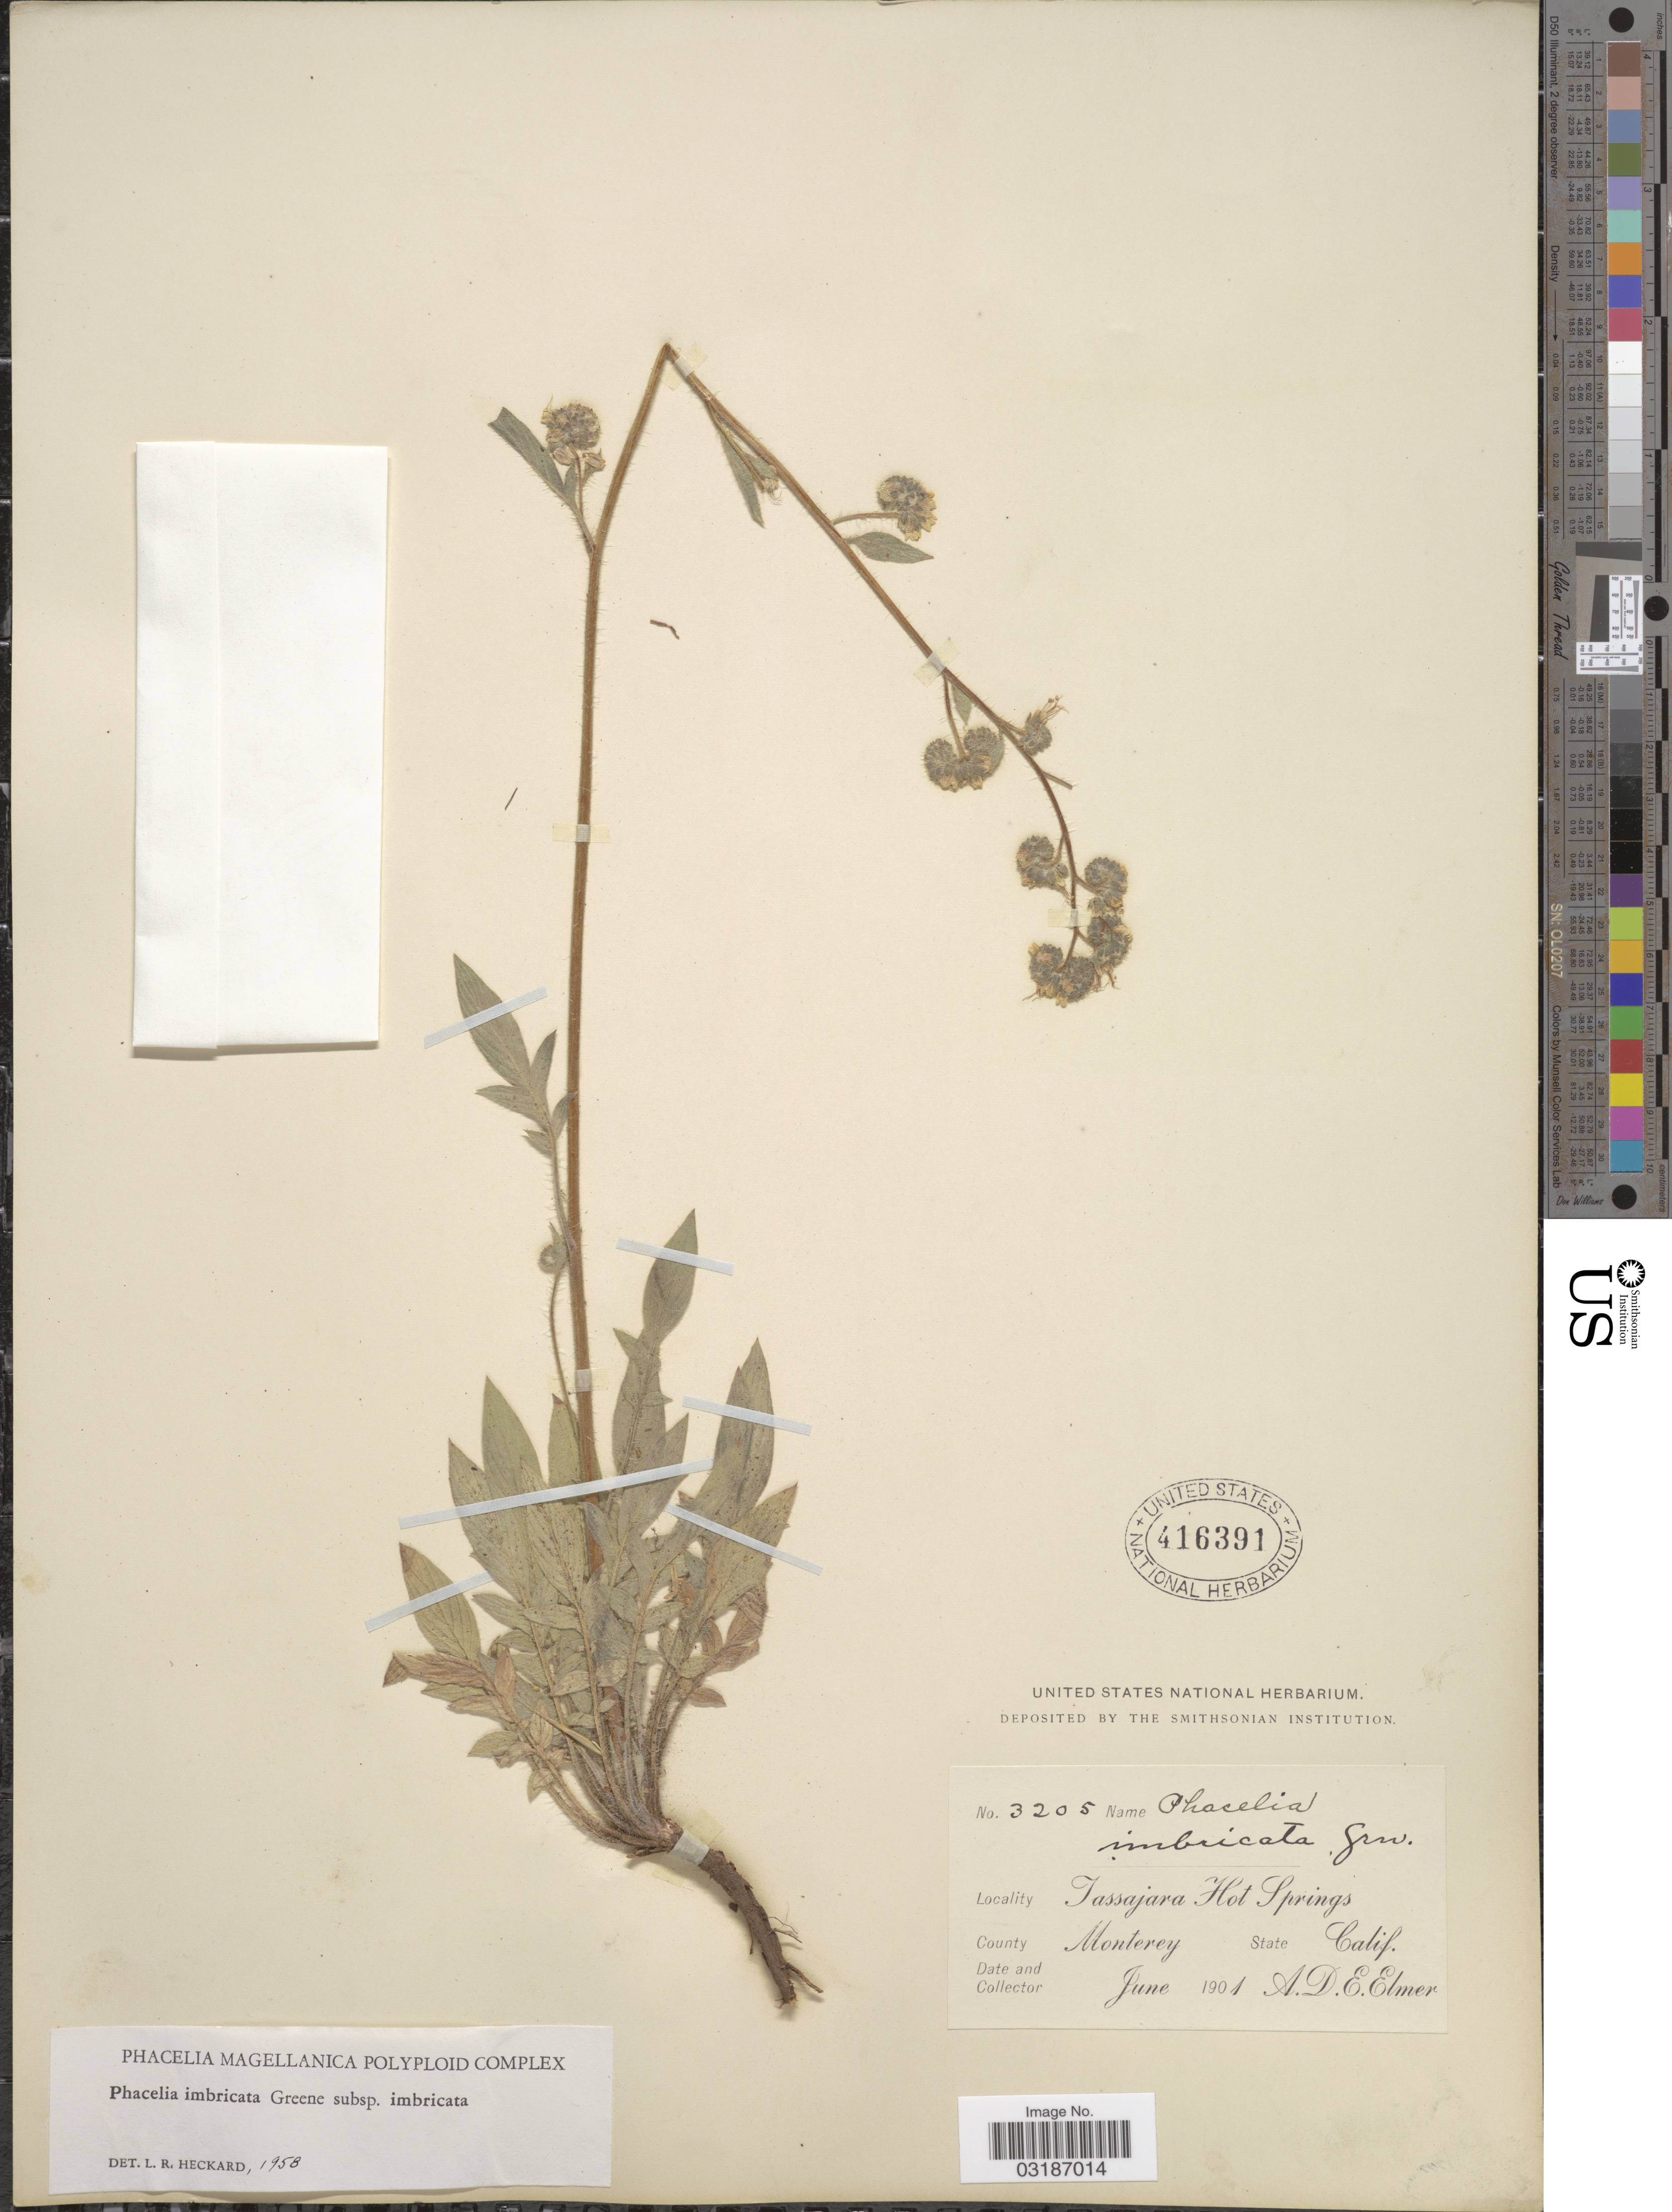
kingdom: Plantae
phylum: Tracheophyta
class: Magnoliopsida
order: Boraginales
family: Hydrophyllaceae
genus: Phacelia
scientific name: Phacelia imbricata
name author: Greene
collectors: A. D. E. Elmer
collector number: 3205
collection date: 1901-06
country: United States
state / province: California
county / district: Monterey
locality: Tassajara Hot Springs. County Monterey. State Calif.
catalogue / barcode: US 416391